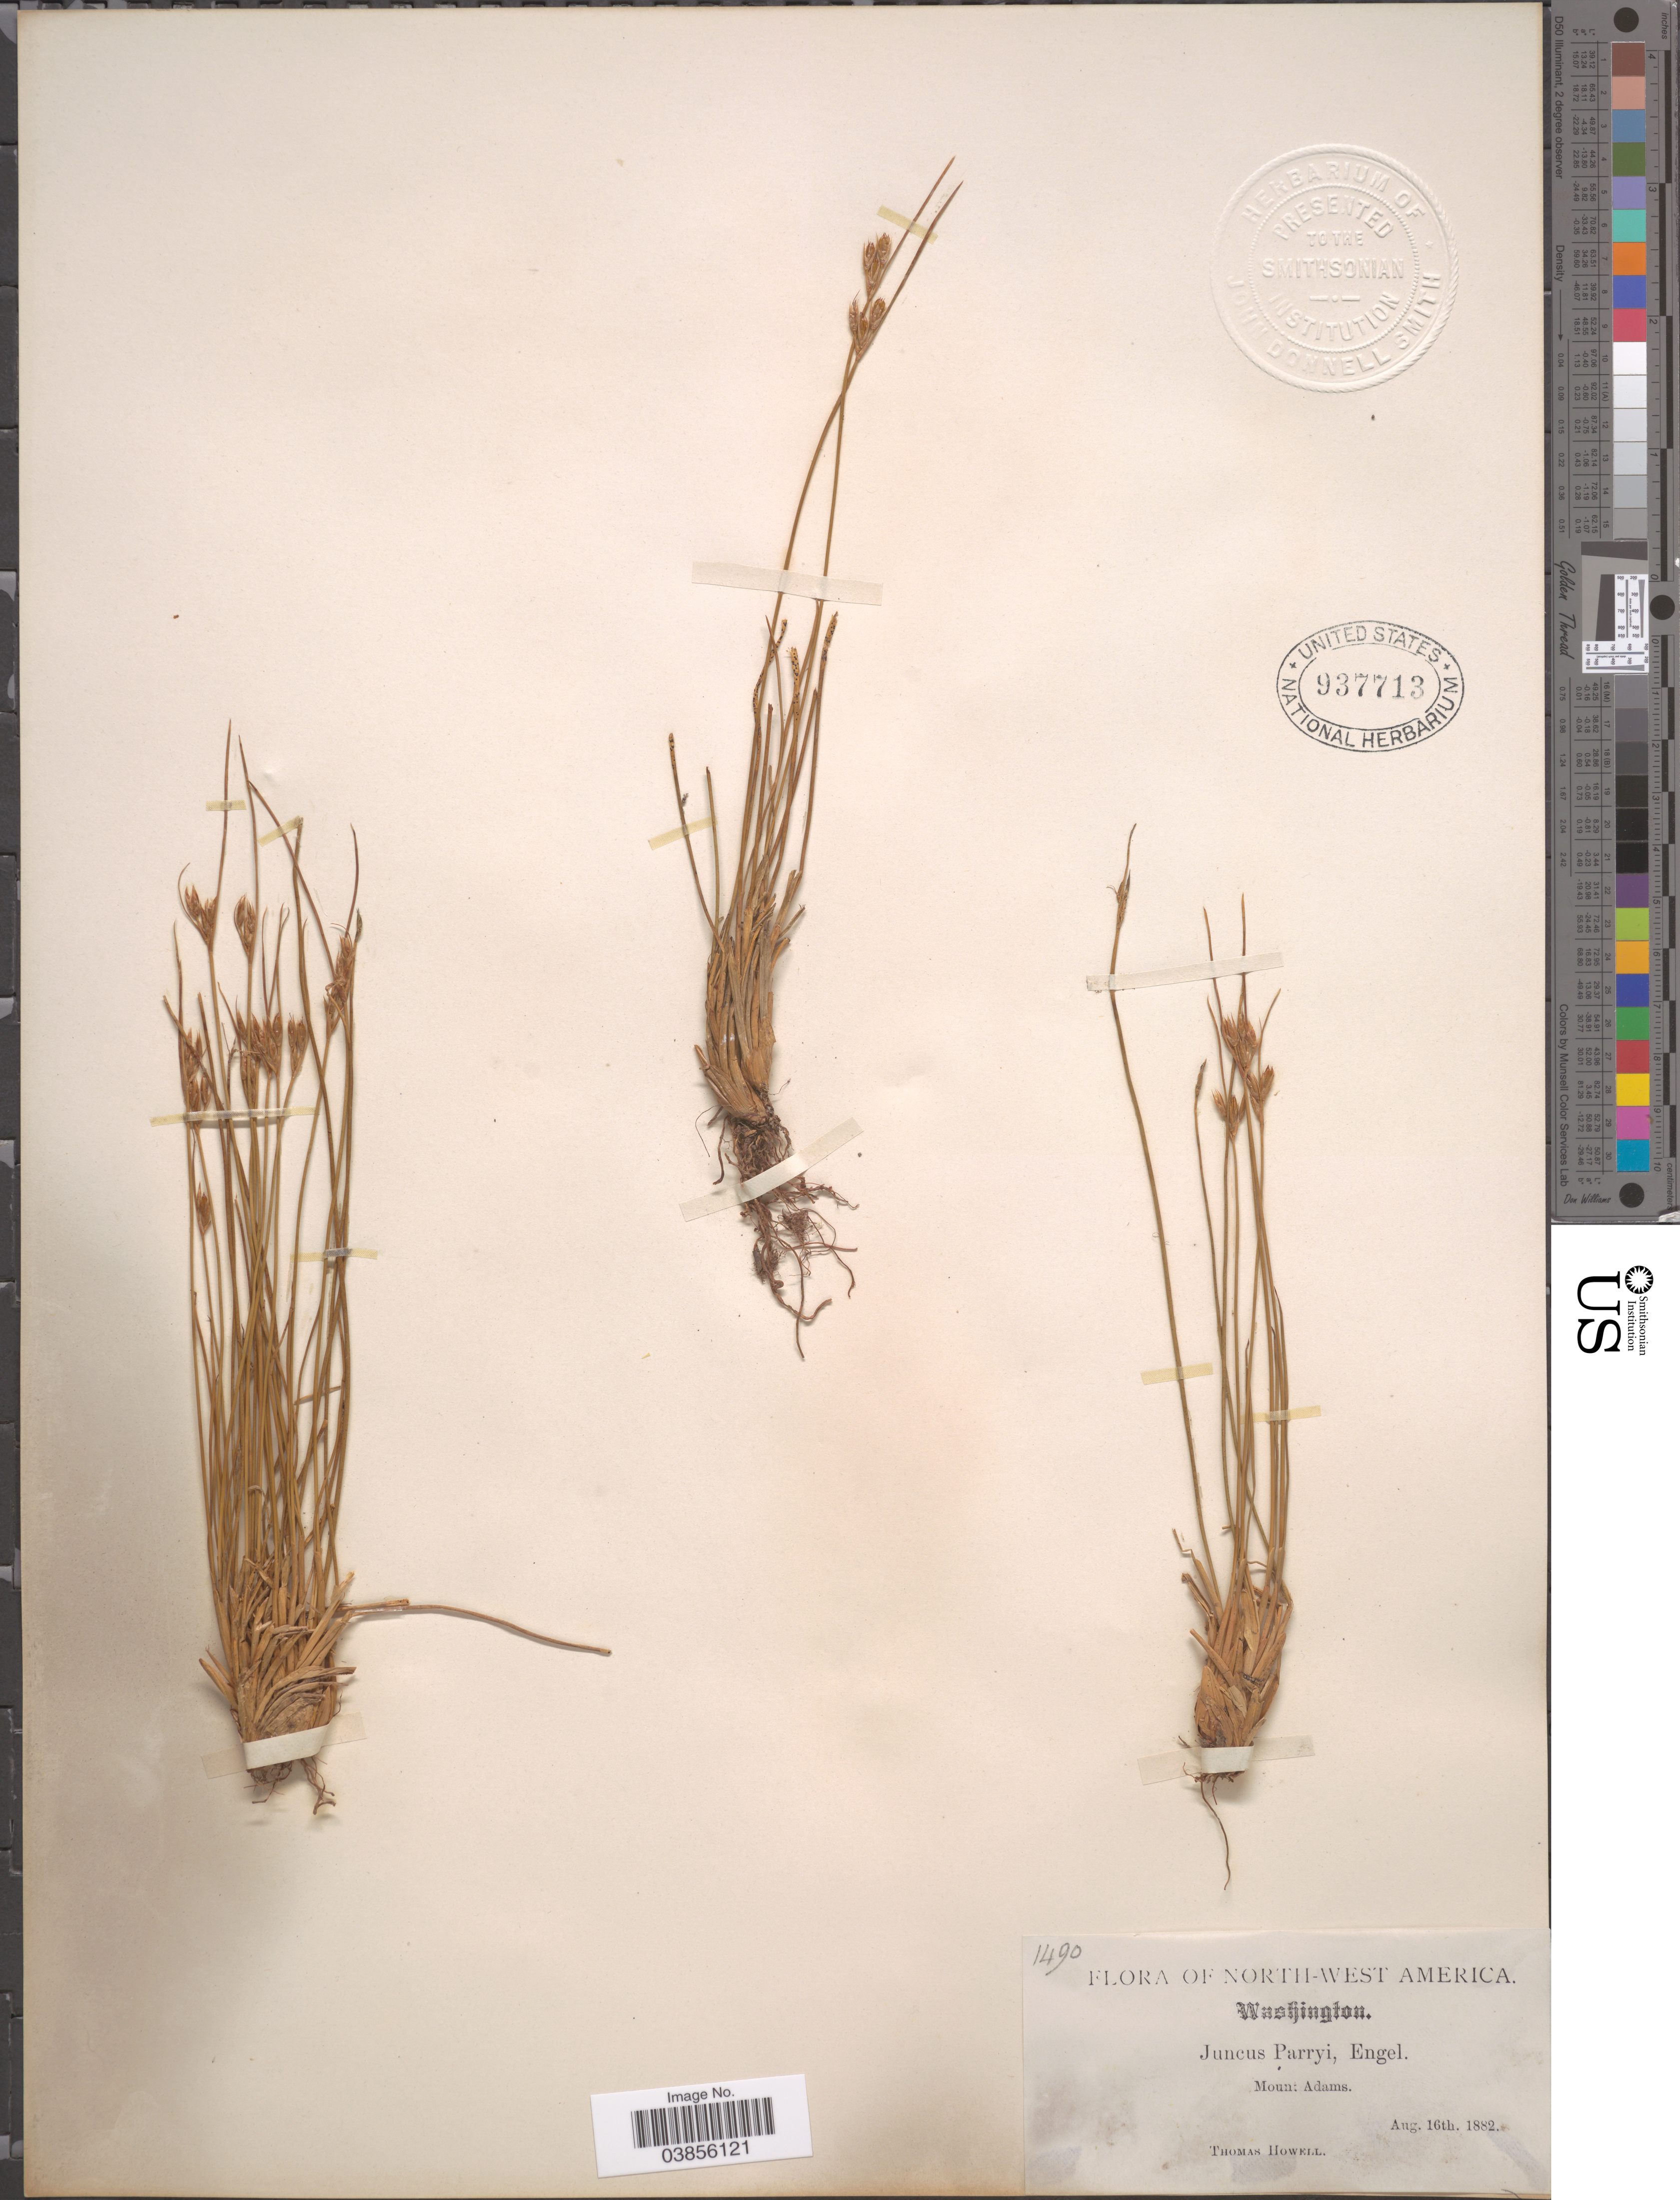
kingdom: Plantae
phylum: Tracheophyta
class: Liliopsida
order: Poales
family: Juncaceae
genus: Juncus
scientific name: Juncus parryi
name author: Engelm.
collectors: T. Howell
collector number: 1490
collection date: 1882-08-16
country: United States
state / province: Washington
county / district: Yakima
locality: North-West America. Mount Adams.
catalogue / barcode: US 937713